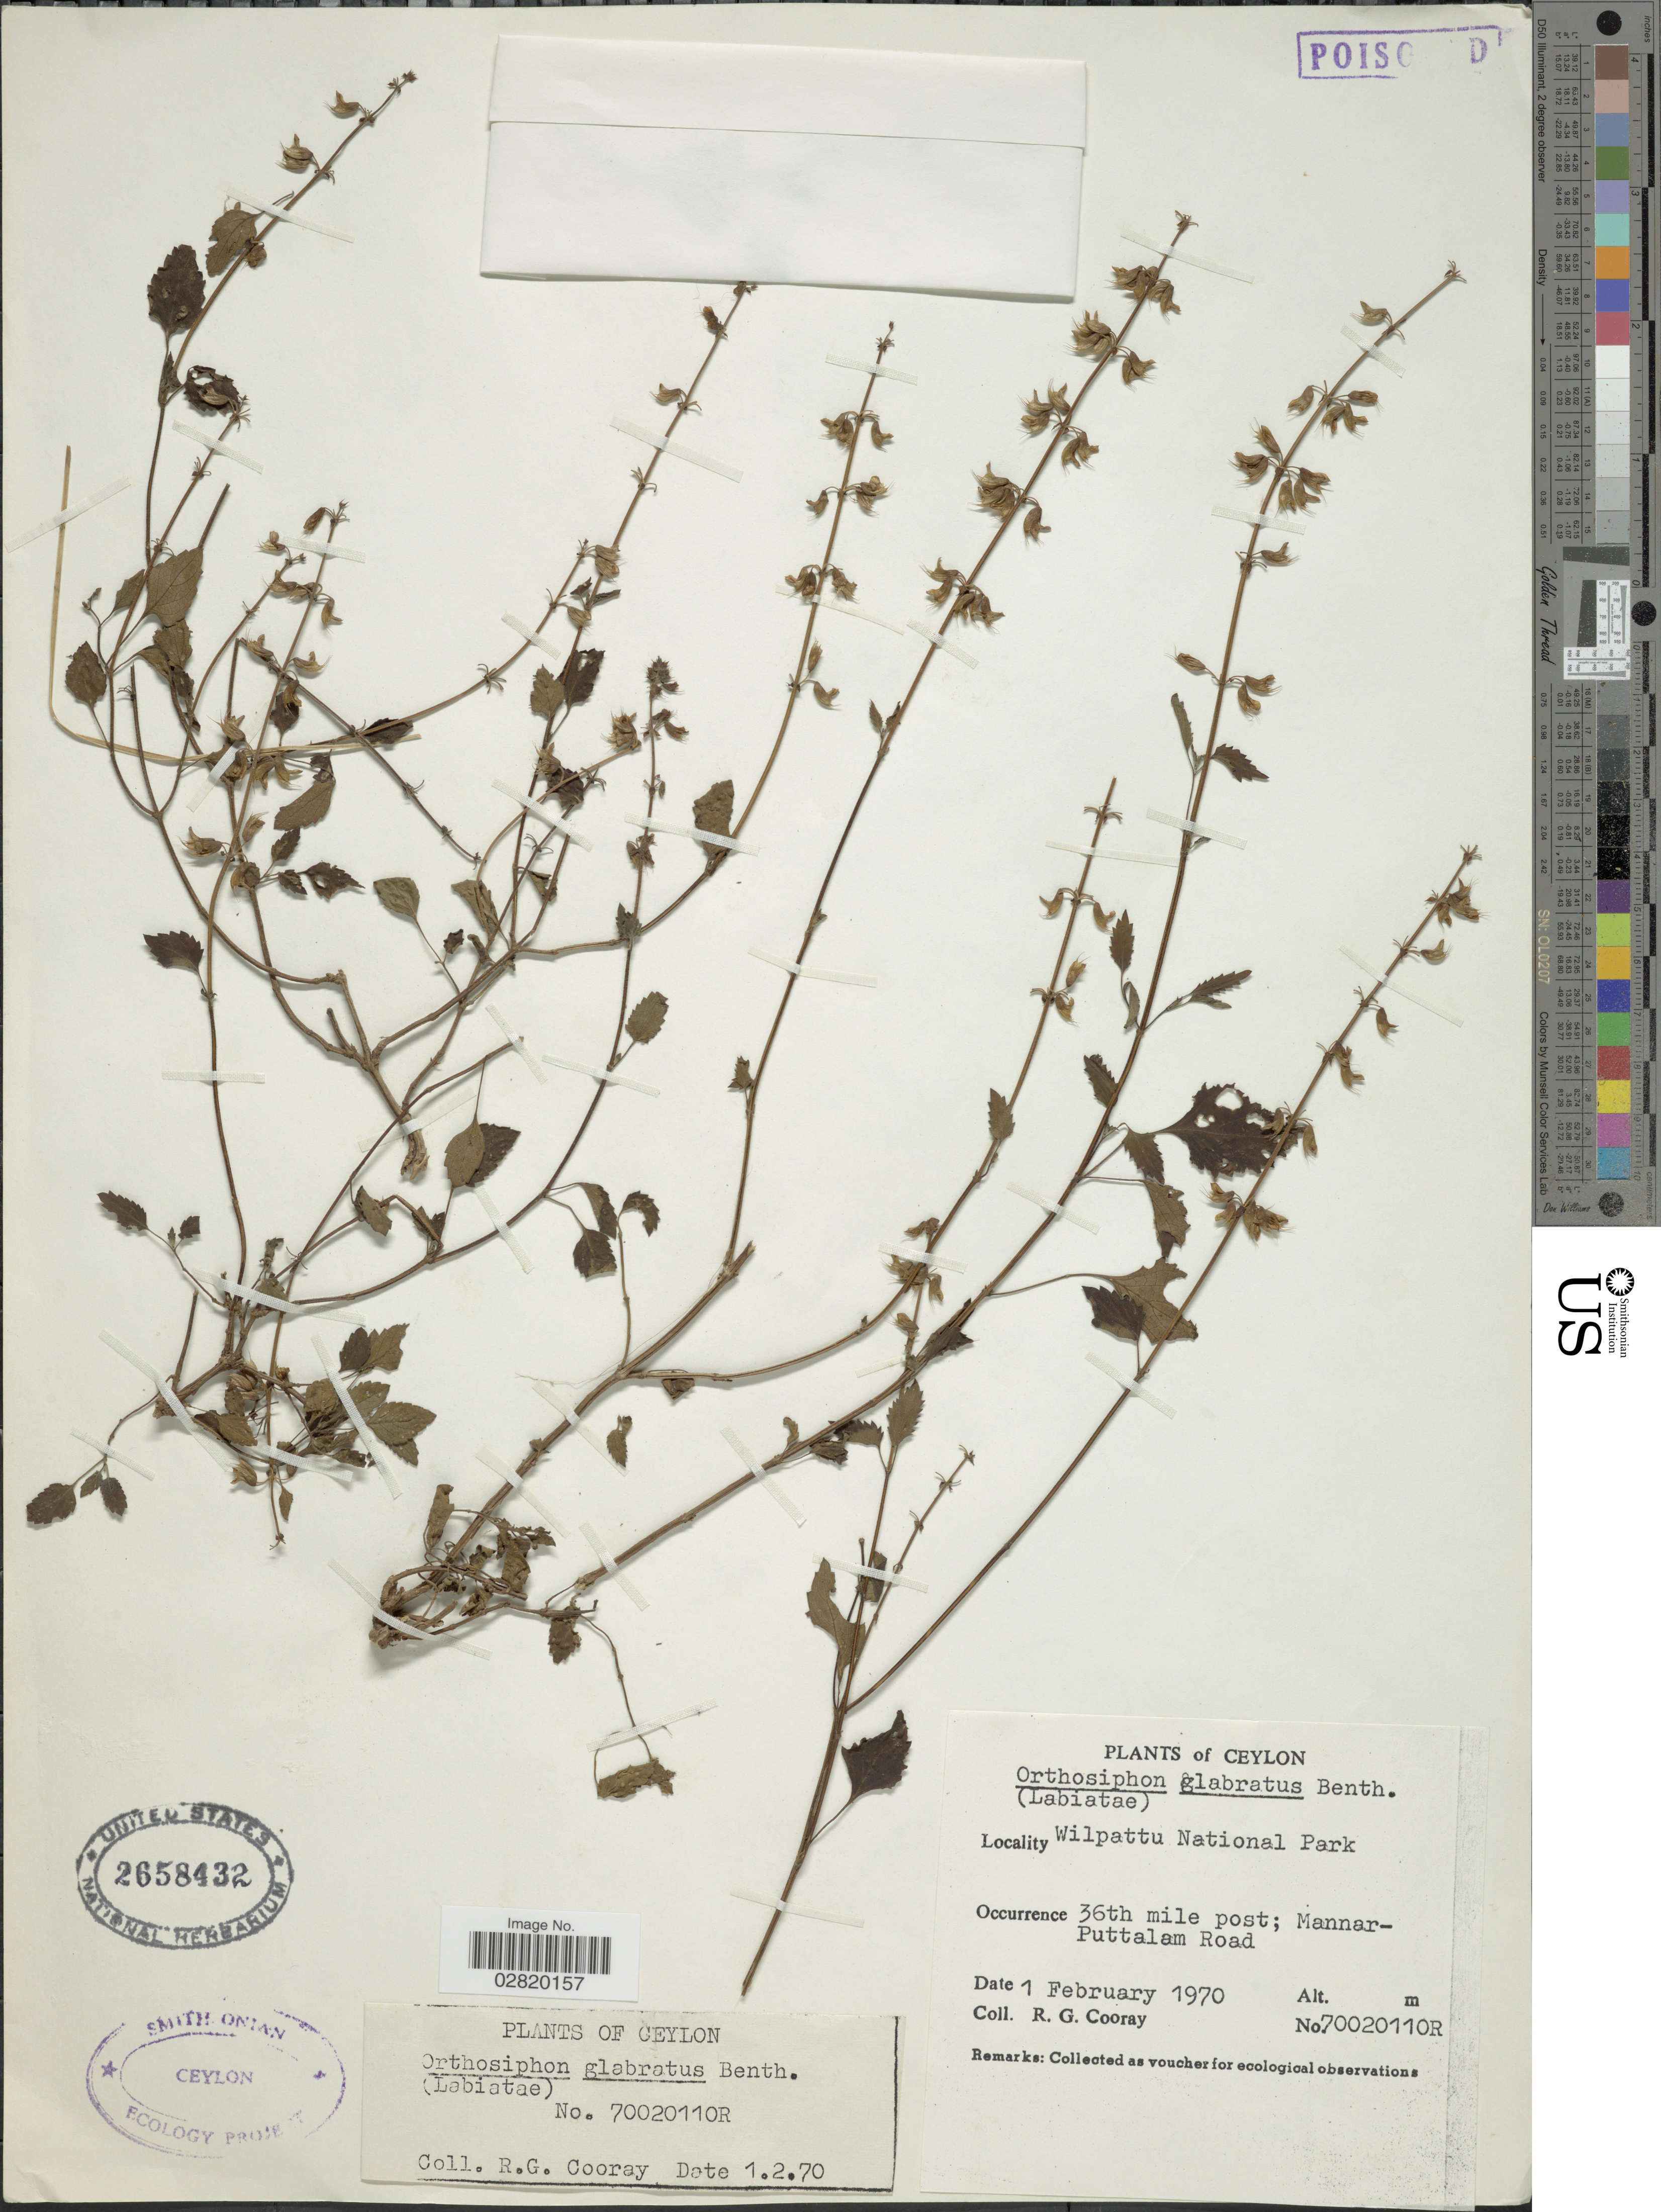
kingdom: Plantae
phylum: Tracheophyta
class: Magnoliopsida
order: Lamiales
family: Lamiaceae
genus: Orthosiphon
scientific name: Orthosiphon glabratus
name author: Benth.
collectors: R. Cooray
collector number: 70020110R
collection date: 1970-02-01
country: Sri Lanka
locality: Ceylon, Wilpattu National Park, 36th mile post, Mannar-Puttalam Road.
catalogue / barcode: US 2658432